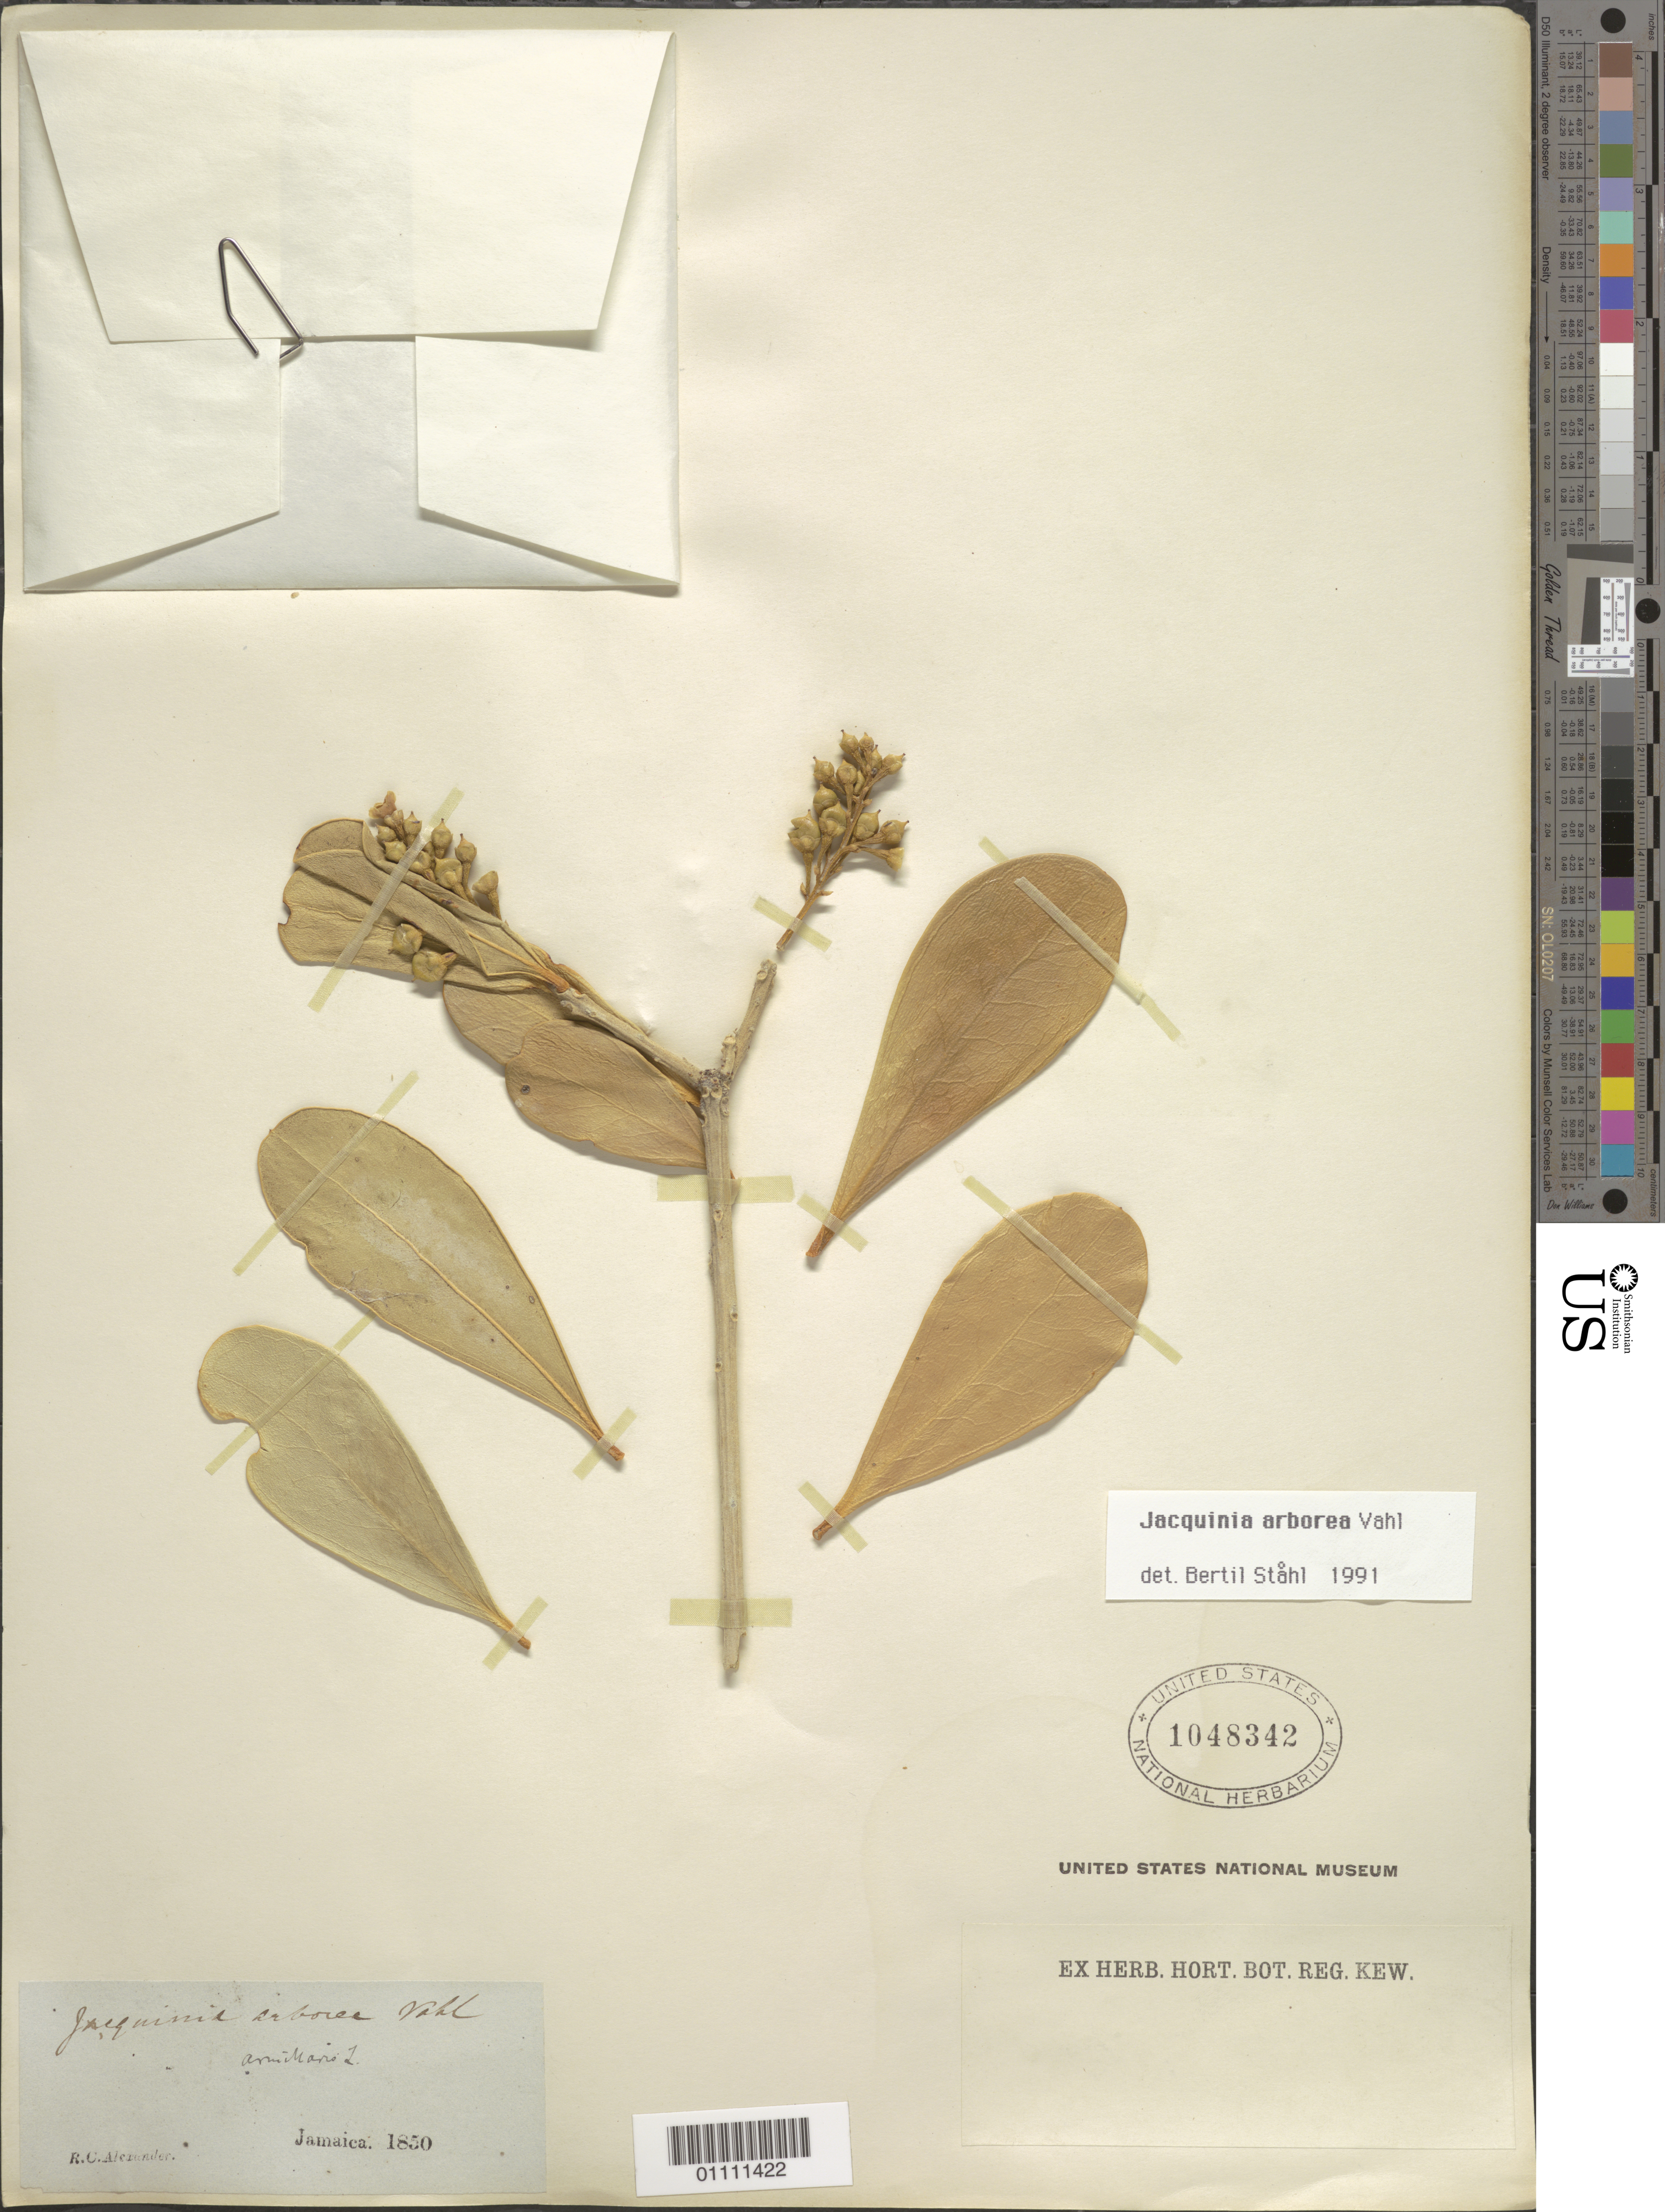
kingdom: Plantae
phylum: Tracheophyta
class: Magnoliopsida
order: Ericales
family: Primulaceae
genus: Jacquinia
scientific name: Jacquinia arborea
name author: Vahl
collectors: R. C. Alexander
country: Jamaica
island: Jamaica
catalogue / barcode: US 1048342